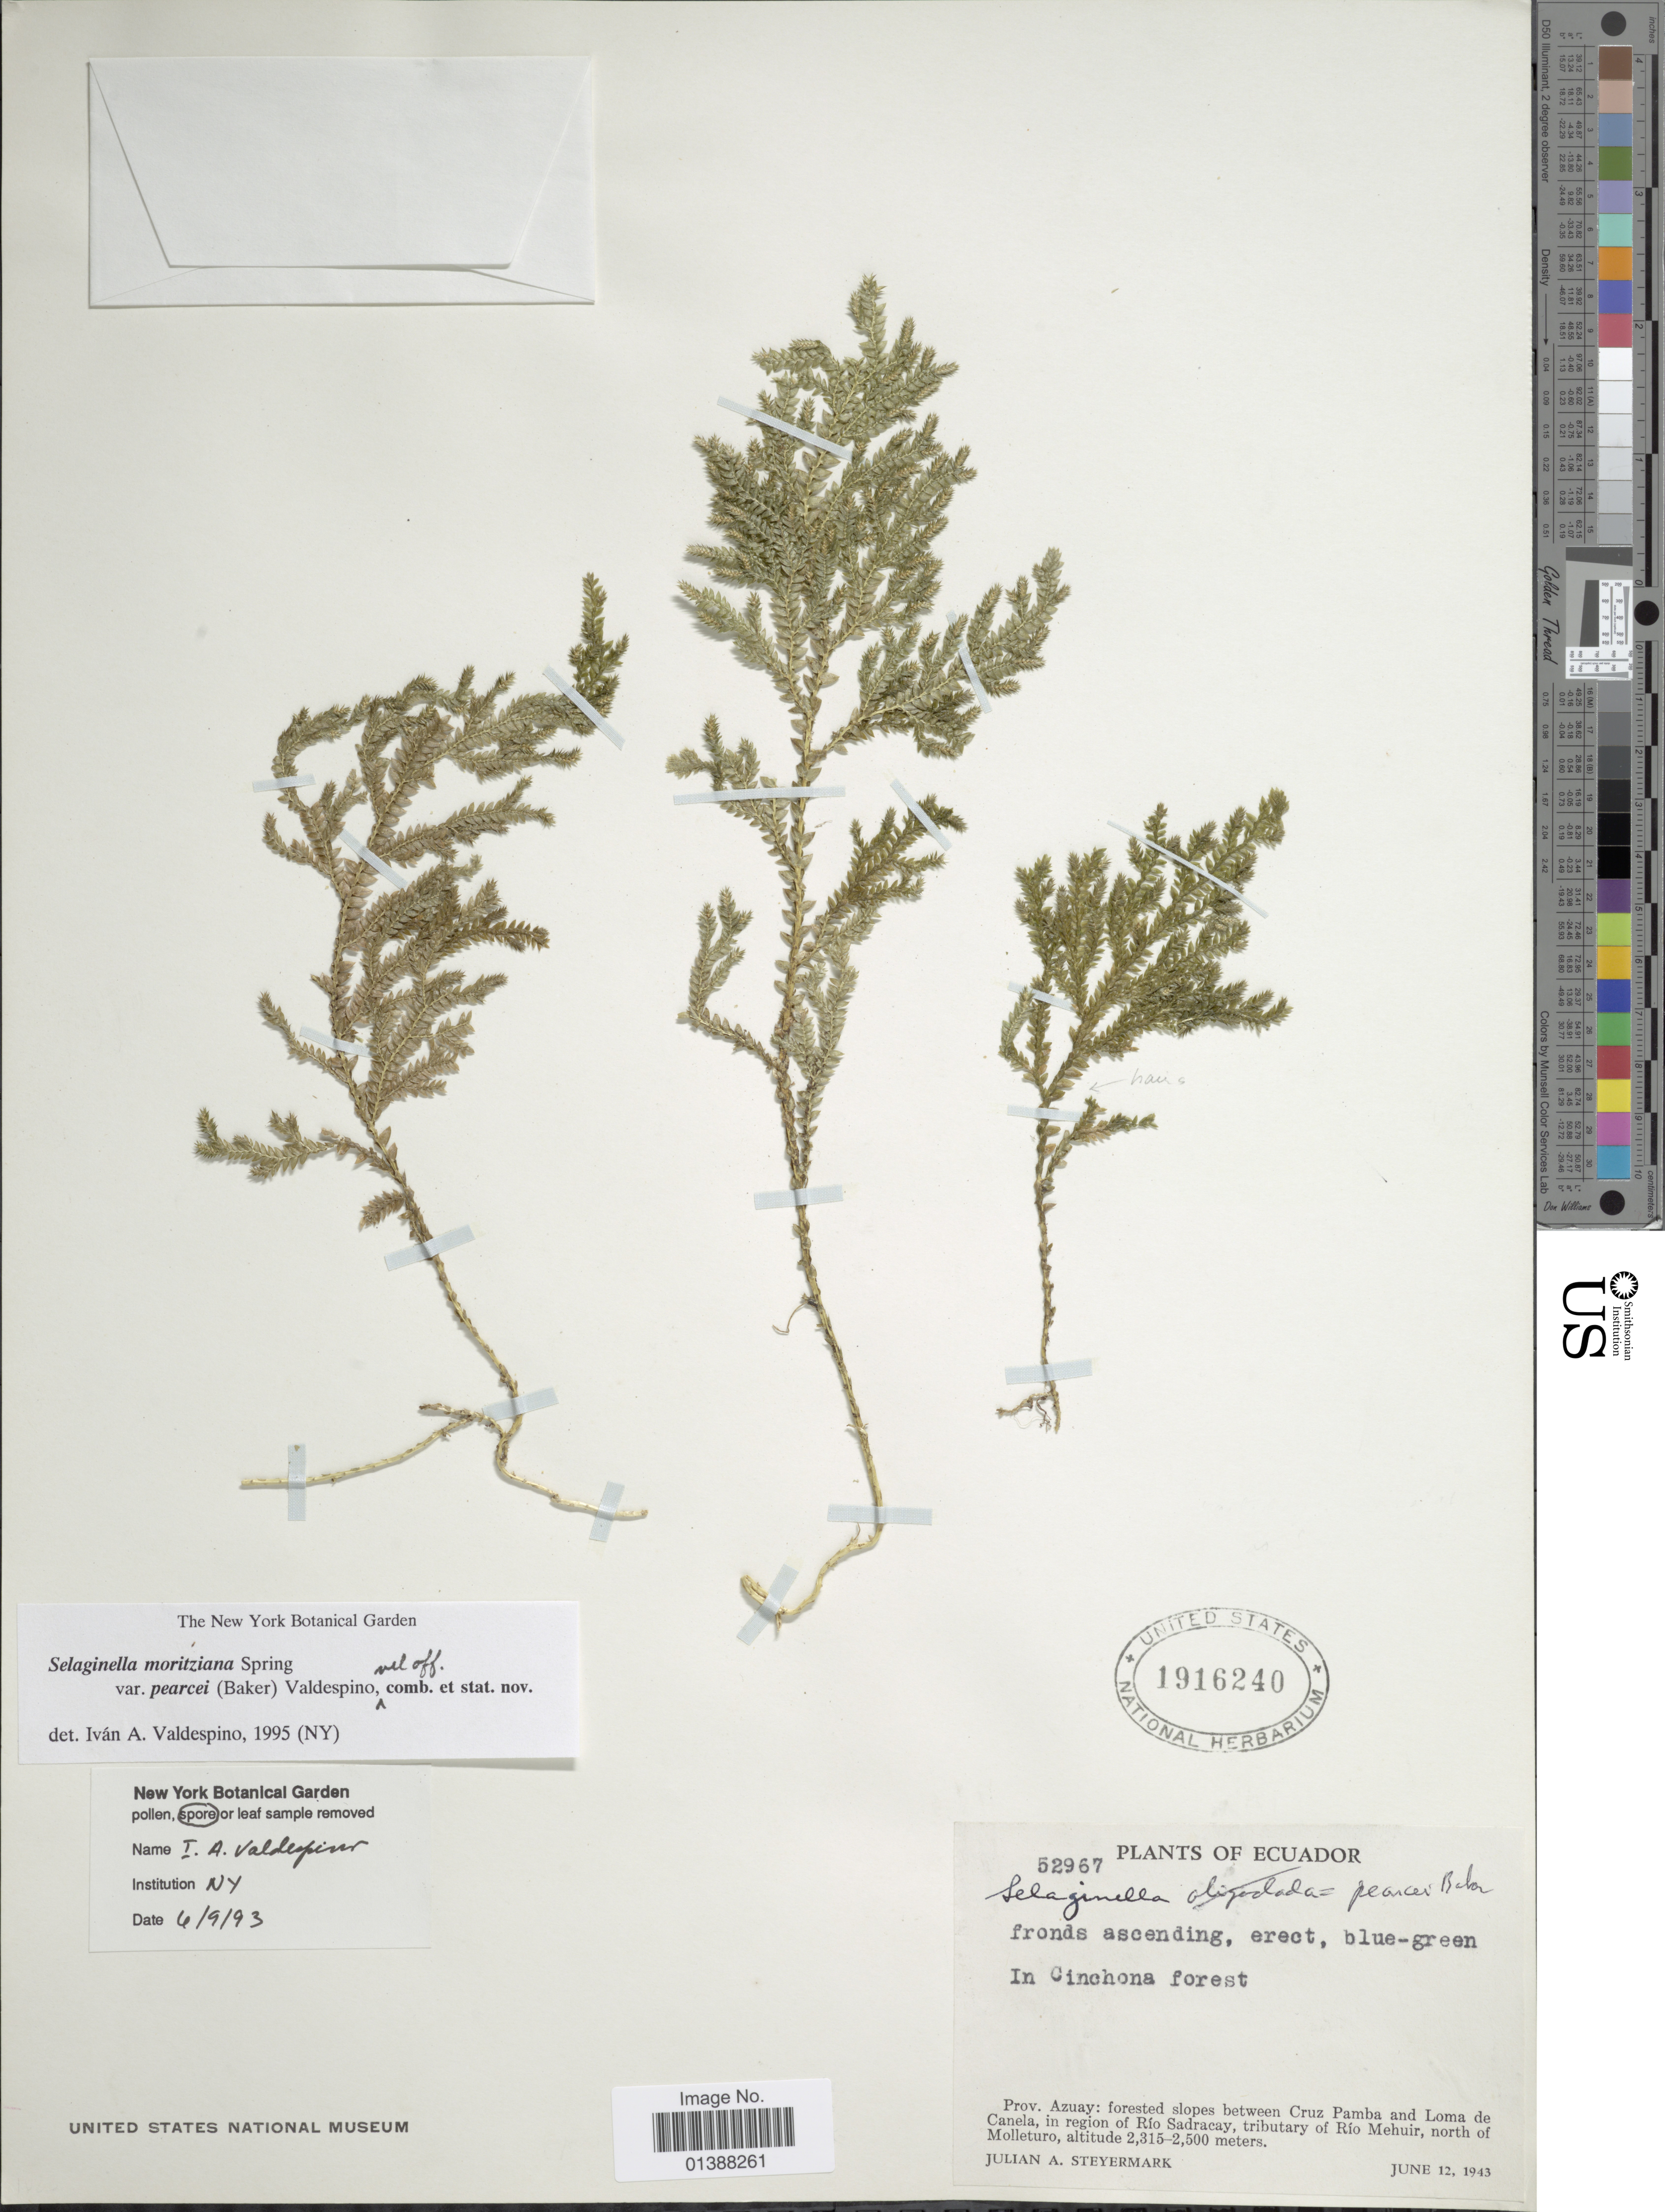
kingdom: Plantae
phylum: Tracheophyta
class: Lycopodiopsida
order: Selaginellales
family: Selaginellaceae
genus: Selaginella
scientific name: Selaginella moritziana var. pearcei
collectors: J. Steyermark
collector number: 52967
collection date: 1943-06-12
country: Ecuador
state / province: Azuay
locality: Prov. Azuay: forest slopes between Cruz Pamba and Loma de Canela, in region Río Sadracay, tributary Mehuir, north of Molleturo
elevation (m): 2315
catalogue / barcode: US 1916240